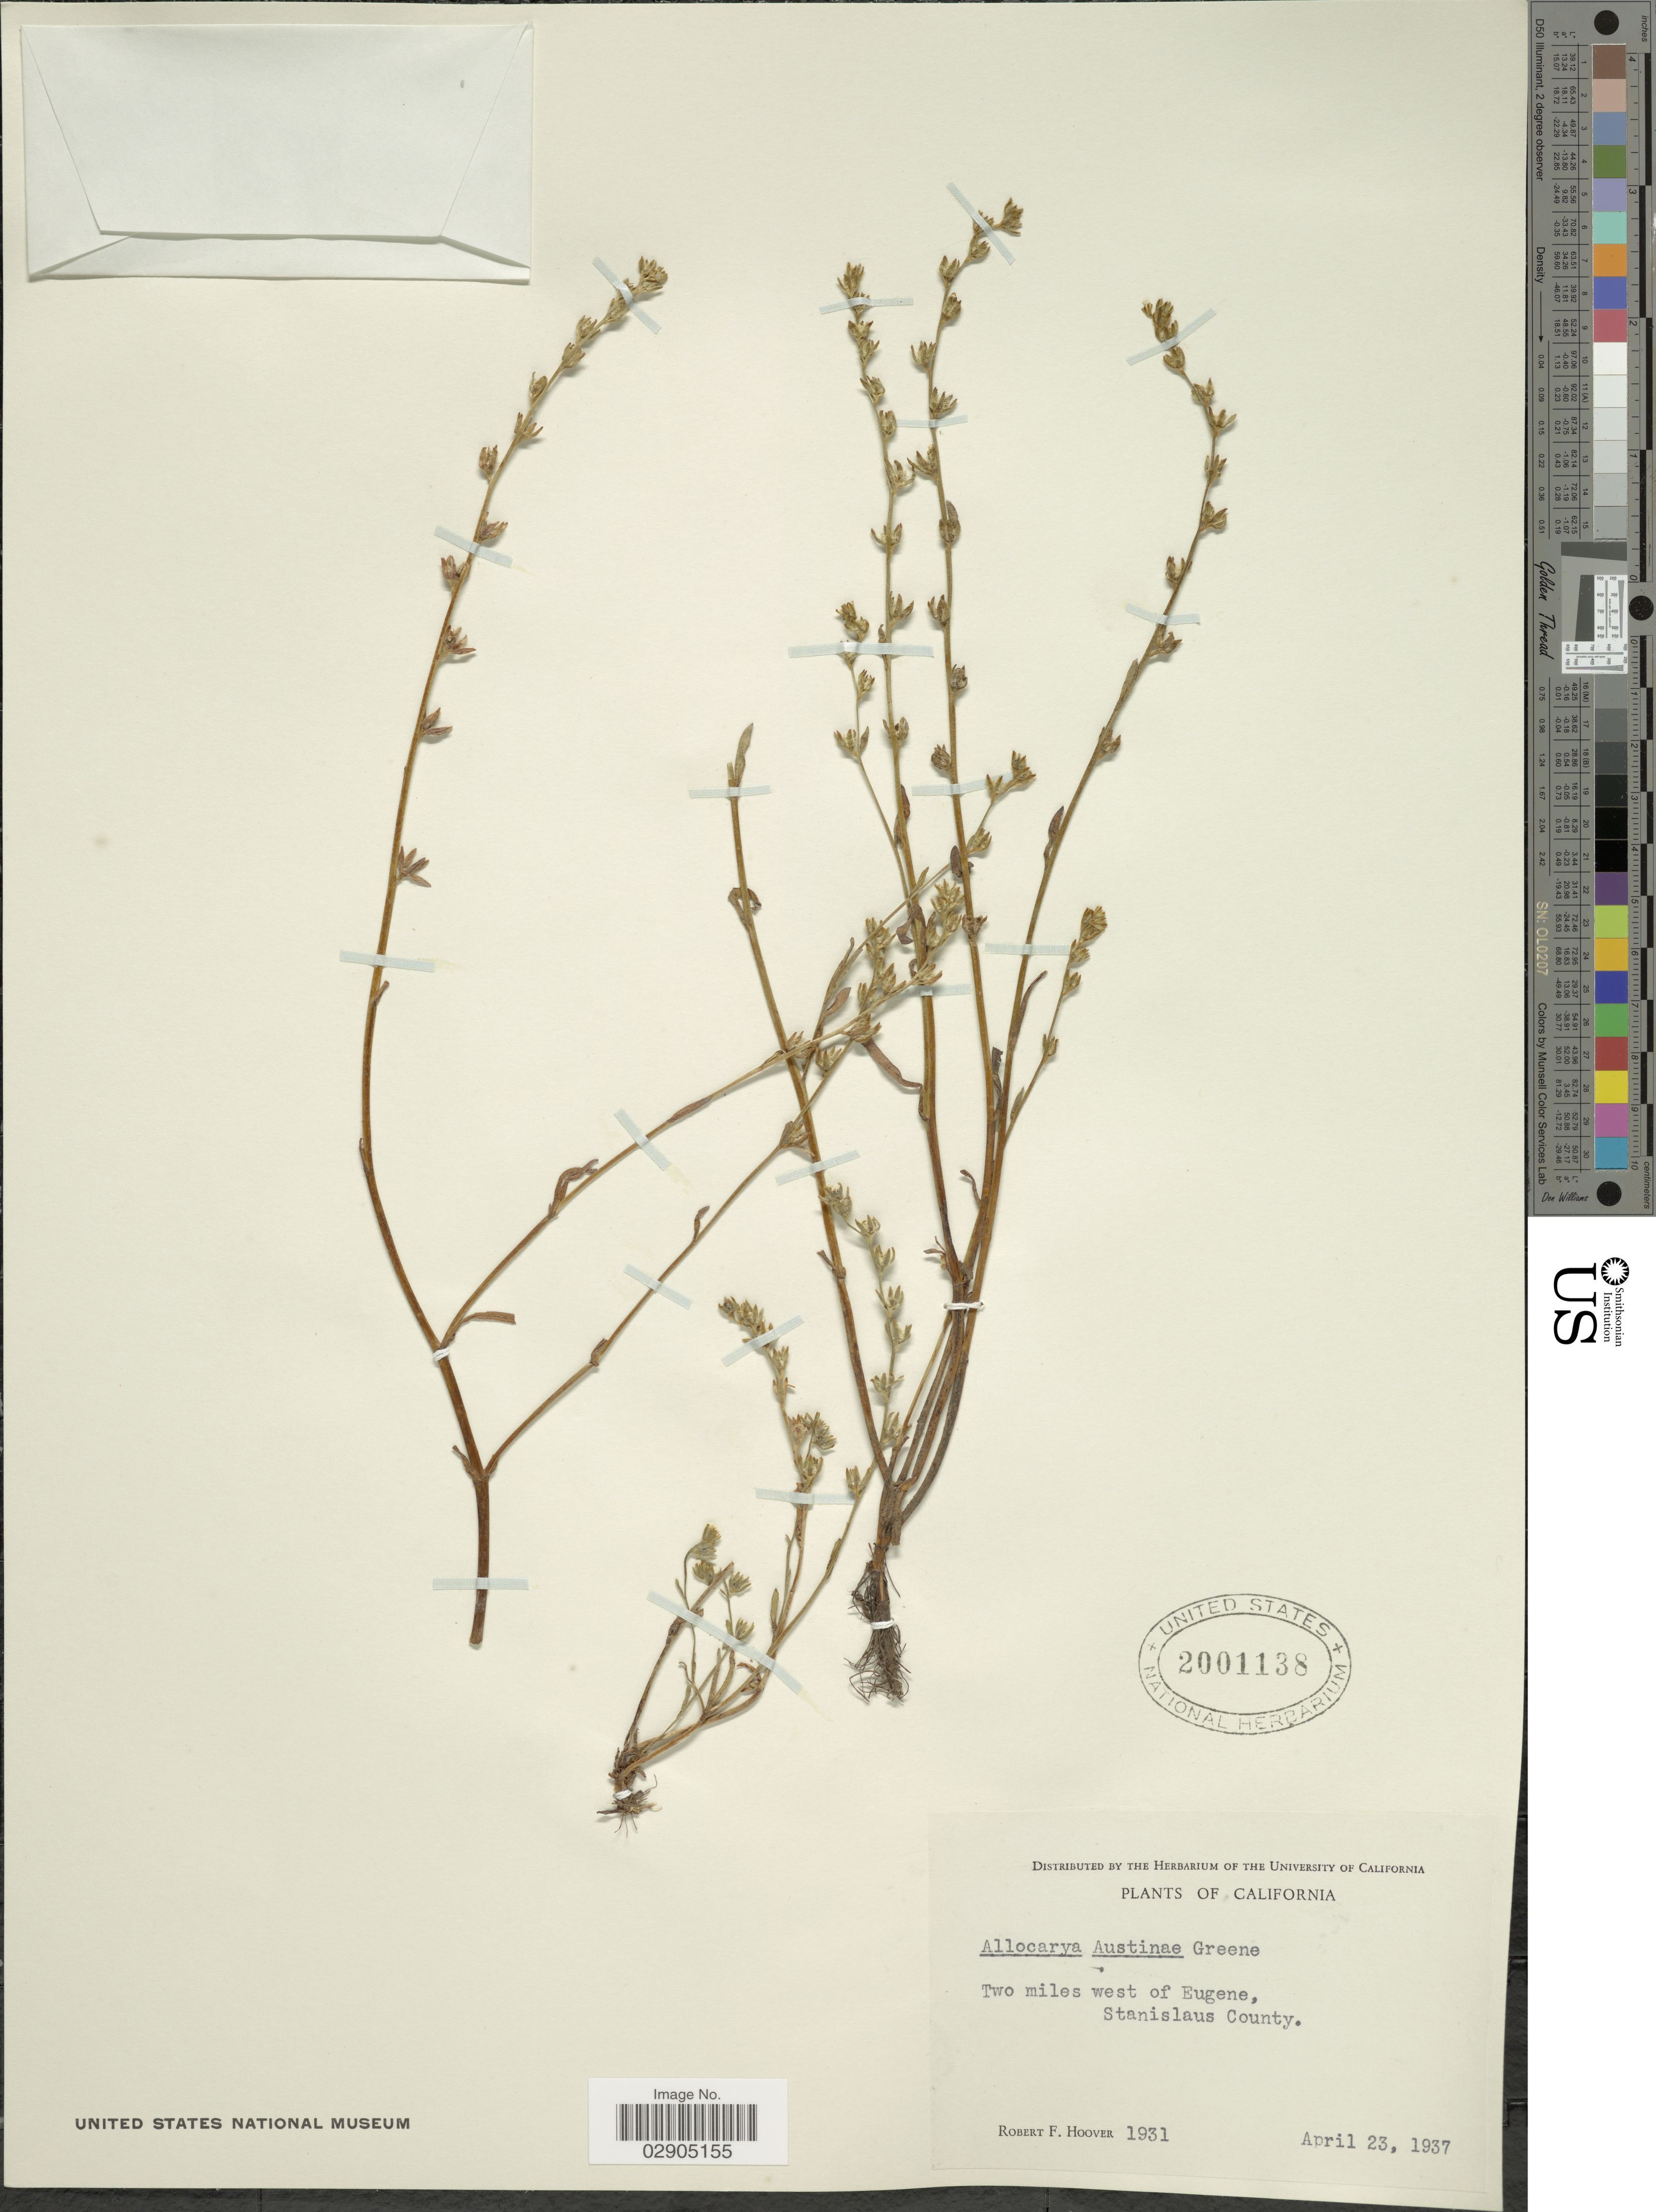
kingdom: Plantae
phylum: Tracheophyta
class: Magnoliopsida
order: Boraginales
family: Boraginaceae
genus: Allocarya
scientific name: Allocarya austinae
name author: S.W. Greene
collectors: R. F. Hoover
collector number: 1931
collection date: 1937-04-23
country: United States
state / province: California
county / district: Stanislaus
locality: Two miles west of Eugene, Stanislaus County.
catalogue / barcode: US 2001138